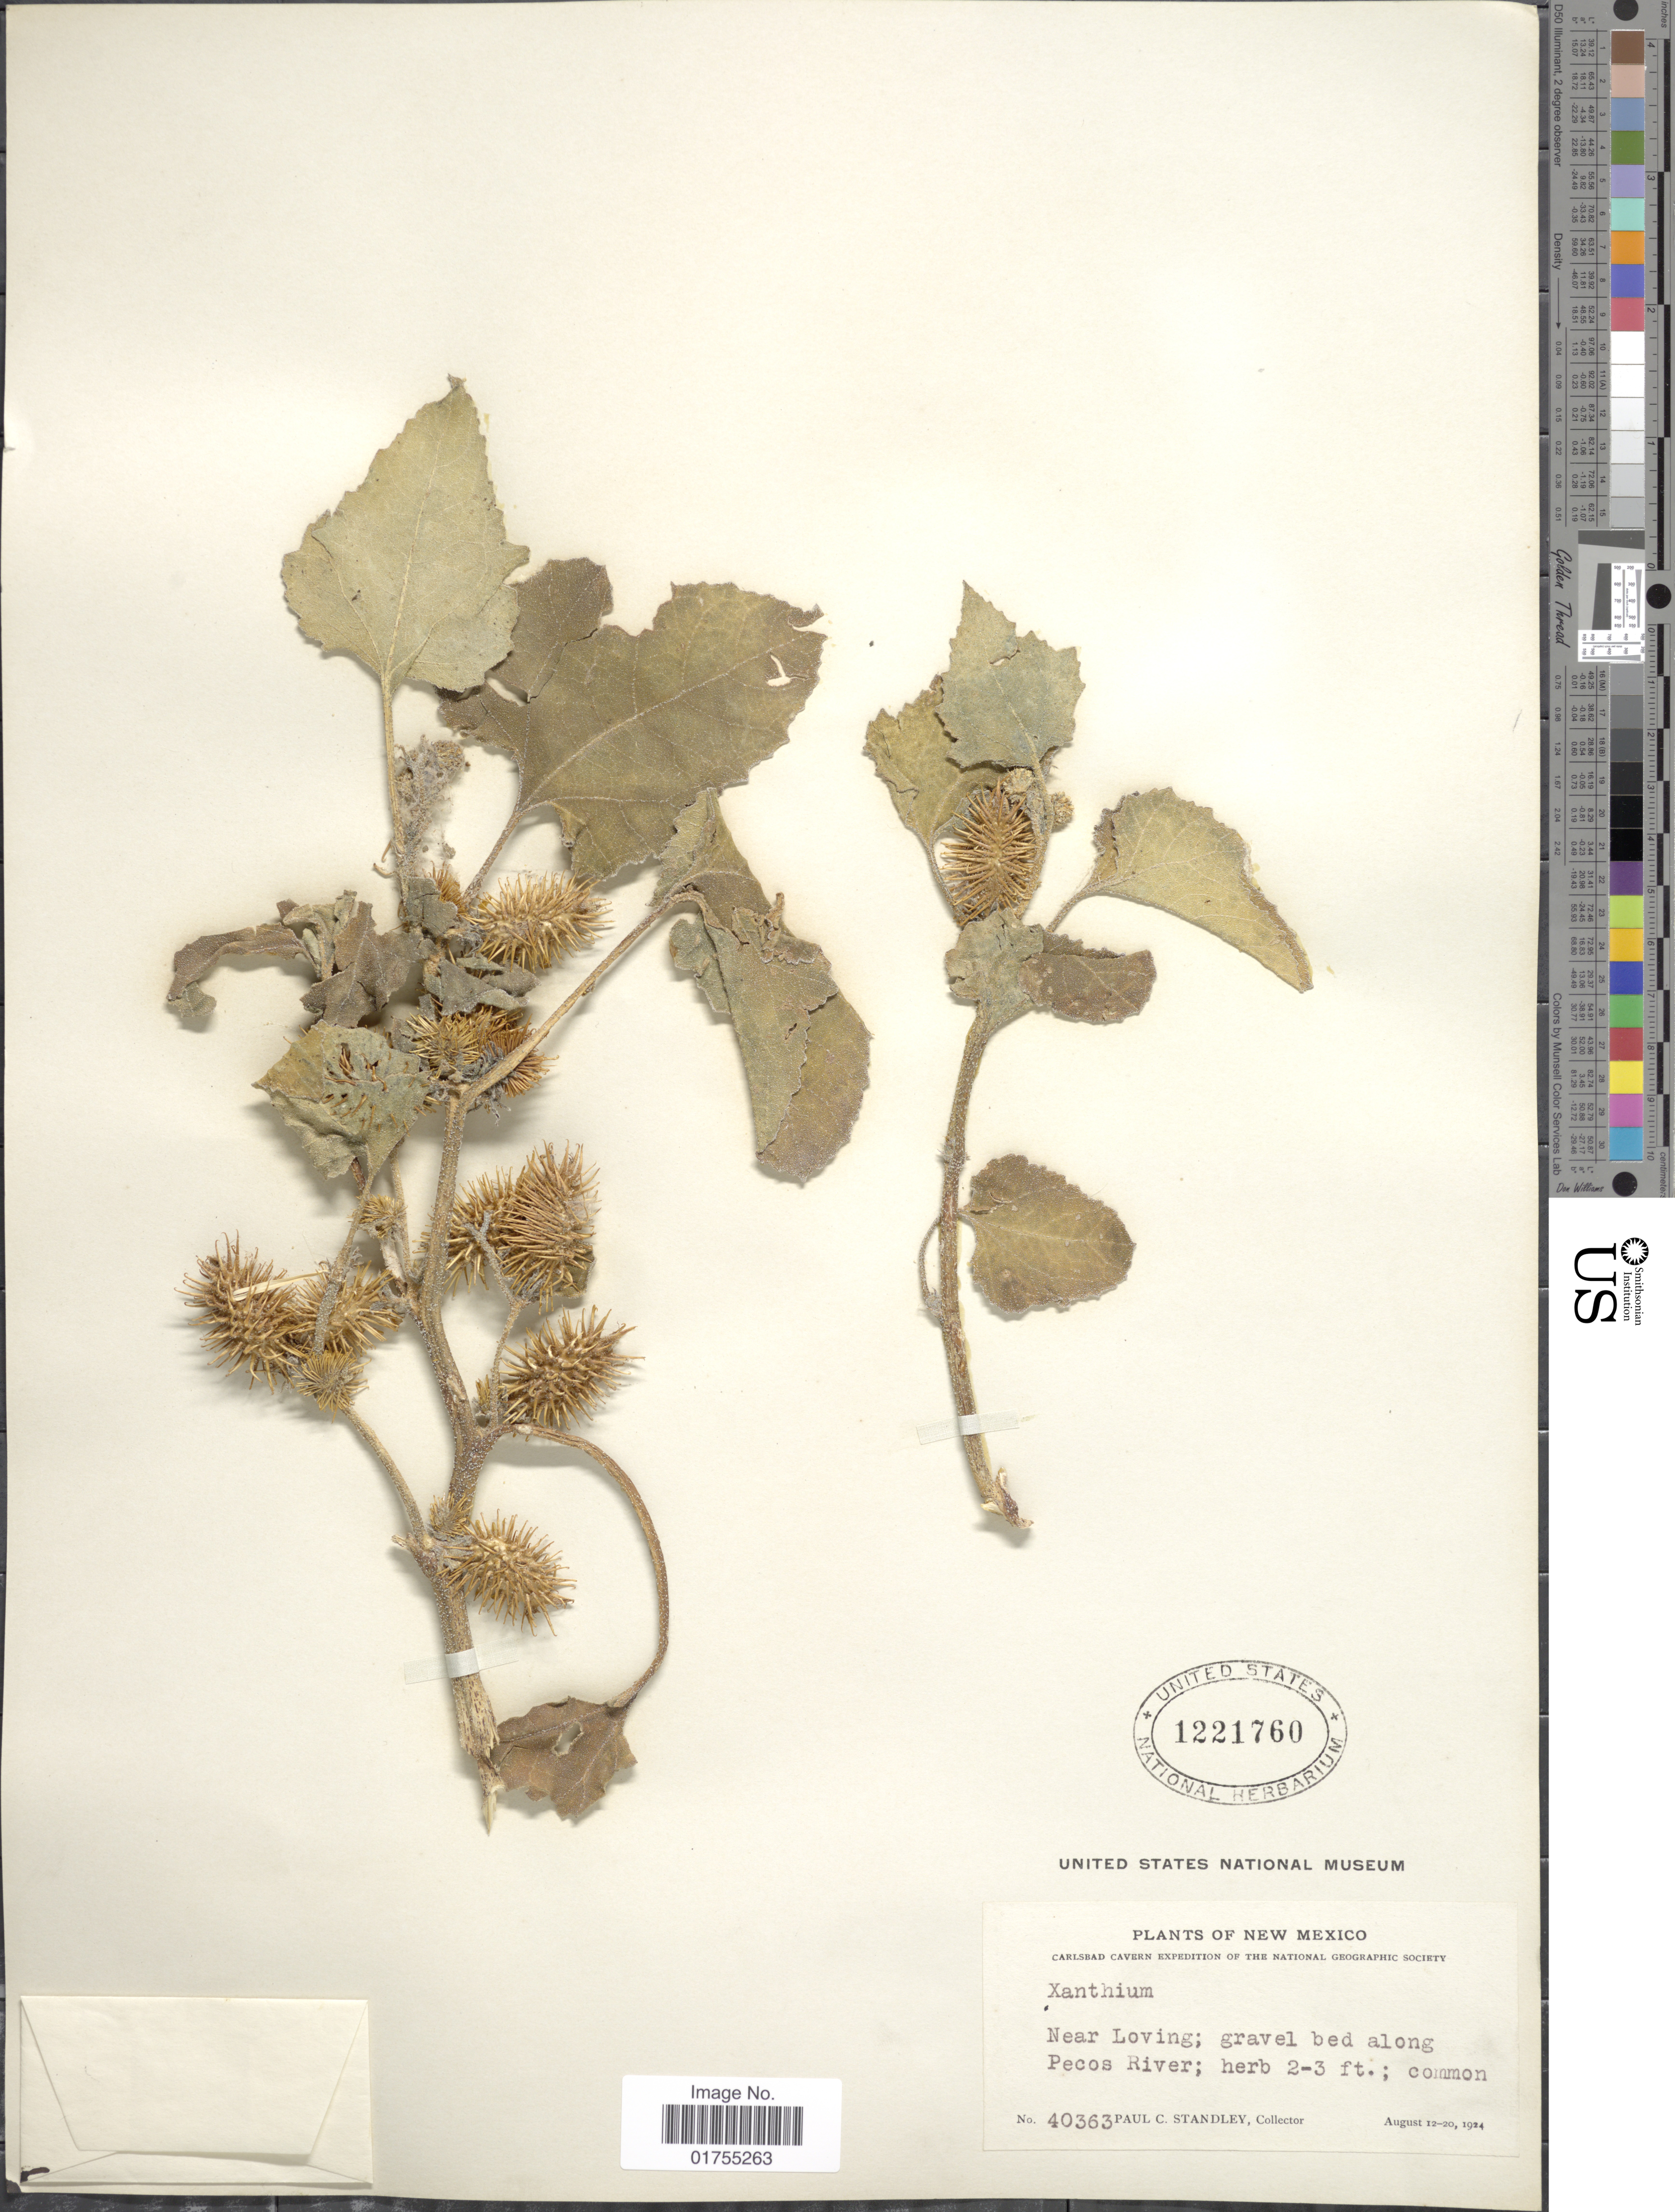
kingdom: Plantae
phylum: Tracheophyta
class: Magnoliopsida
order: Asterales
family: Asteraceae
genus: Xanthium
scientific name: Xanthium strumarium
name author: L.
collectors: P. C. Standley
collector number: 40363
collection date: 1924-08-12/1924-08-20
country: United States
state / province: New Mexico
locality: Carlsbad Cavern, Near Loving: gravel bed along Pecos River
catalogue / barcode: US 1221760